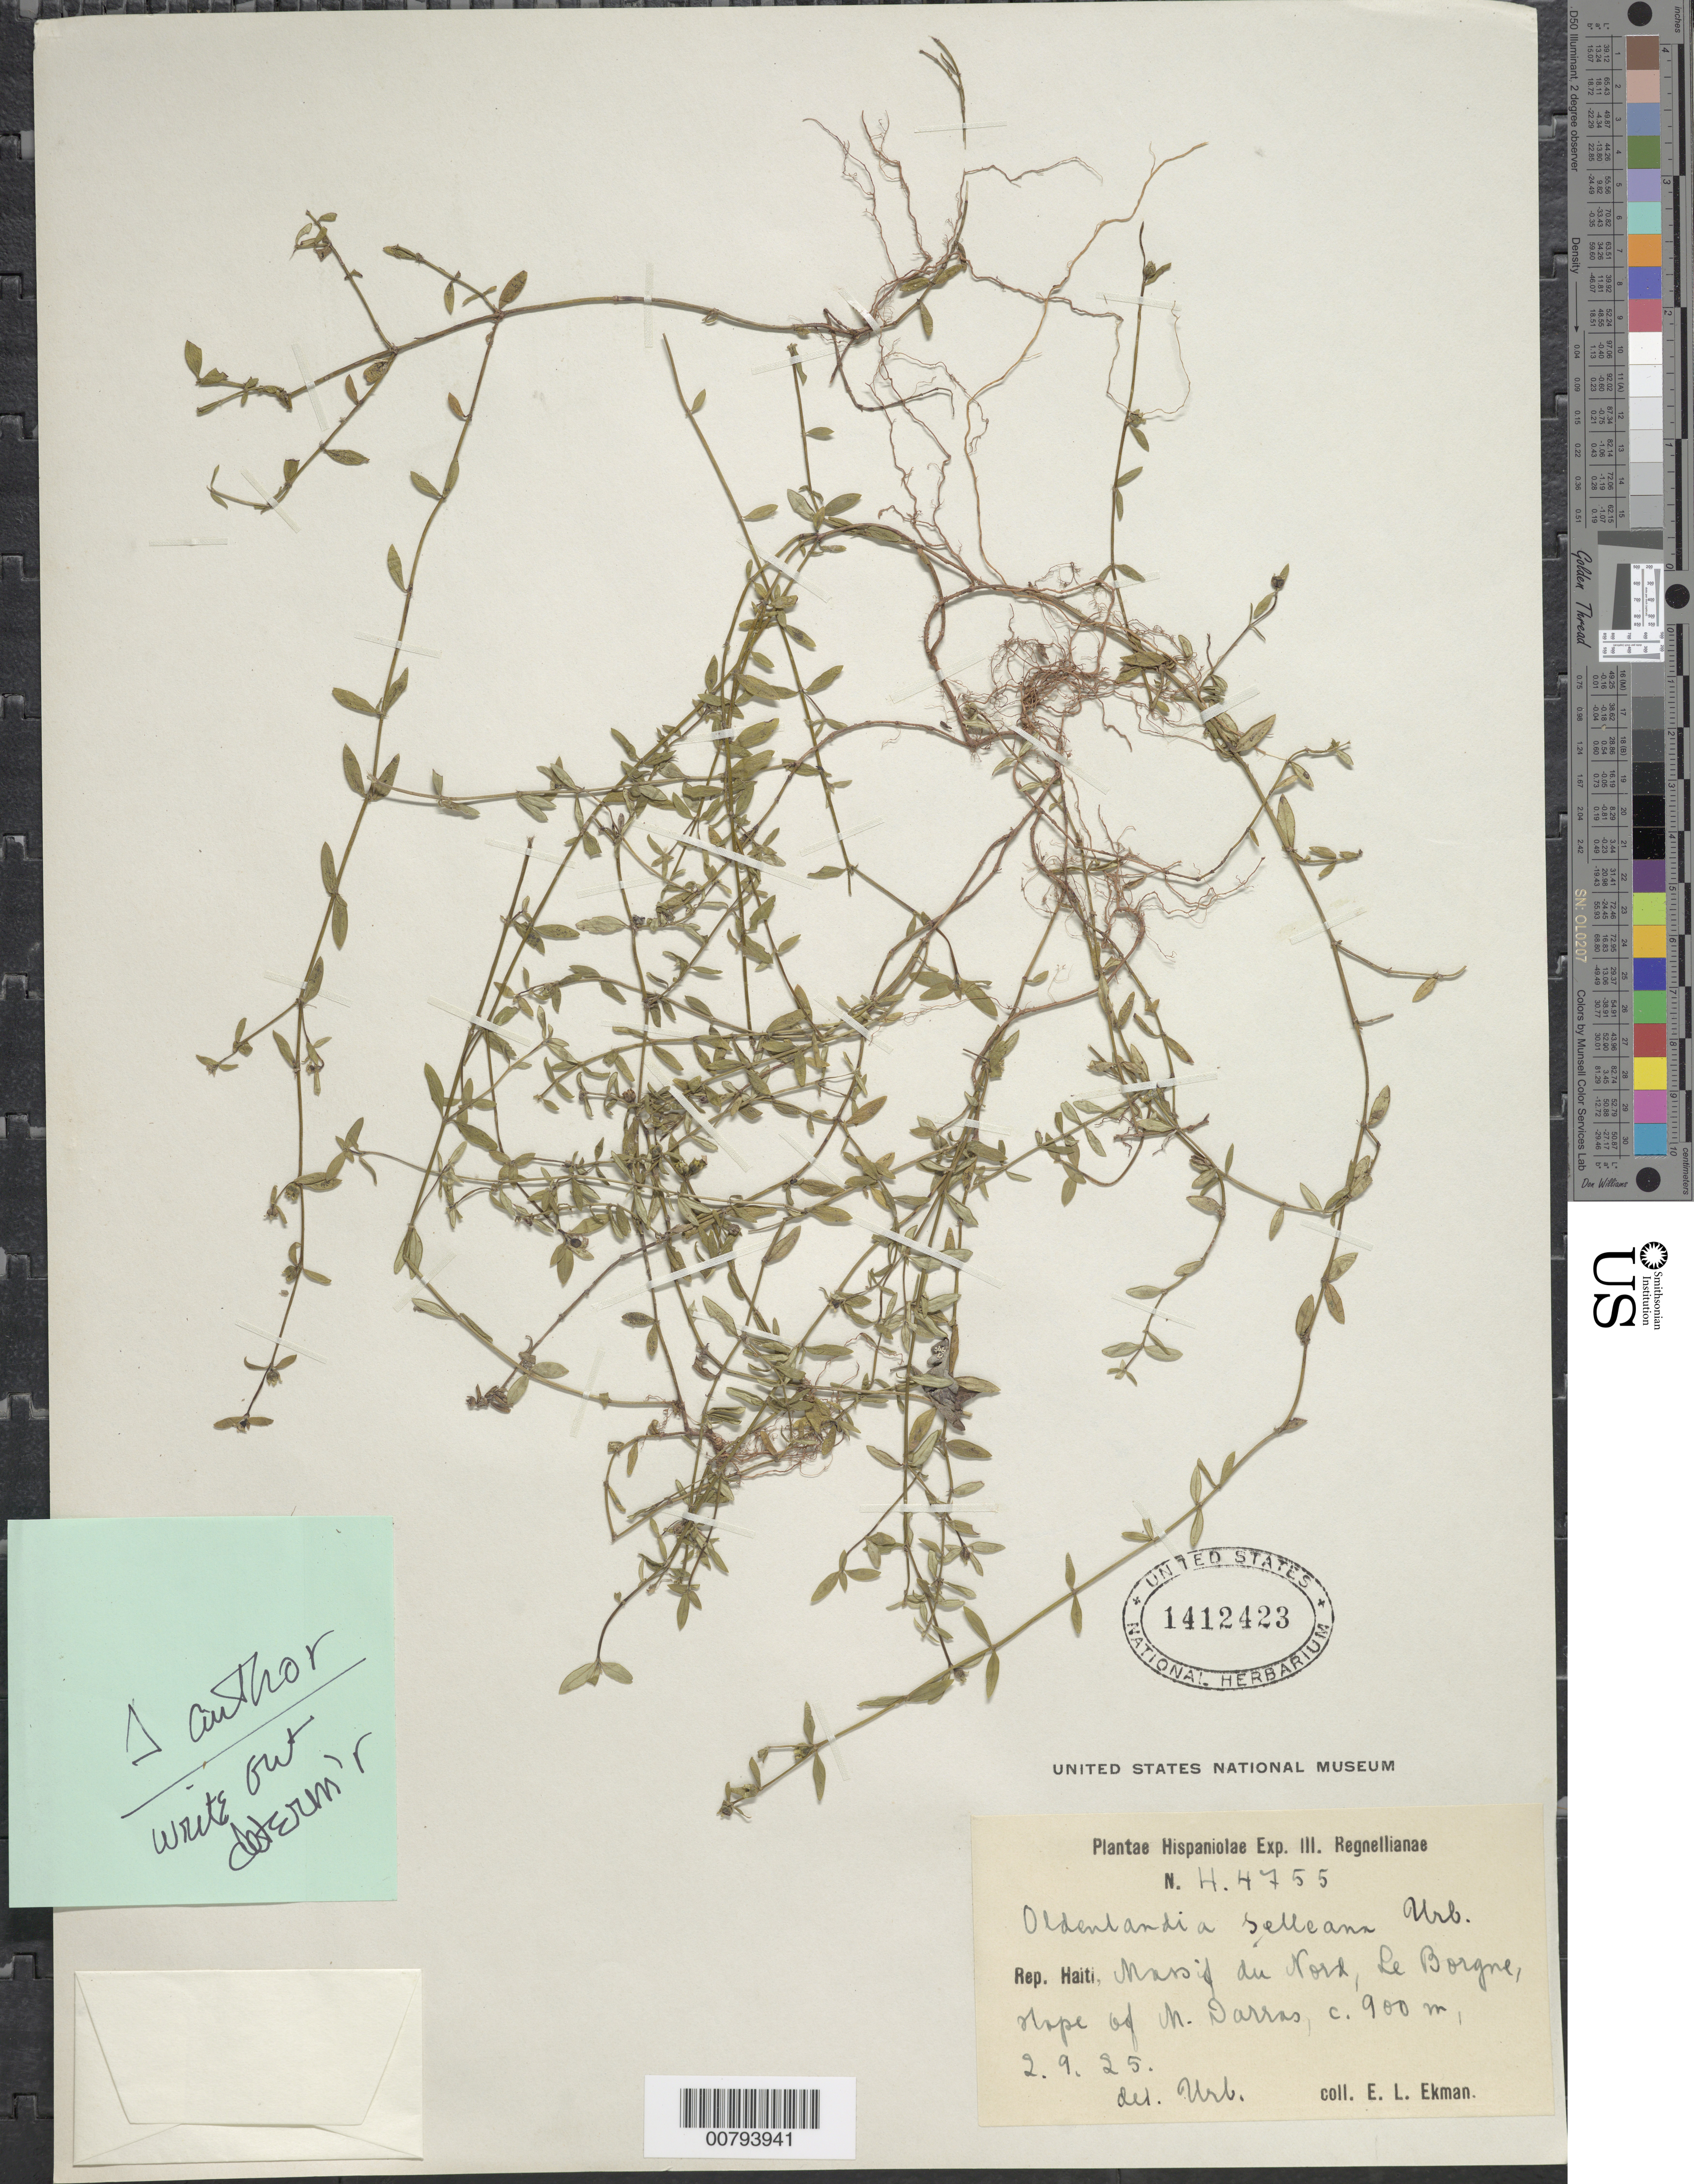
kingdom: Plantae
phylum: Tracheophyta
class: Magnoliopsida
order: Gentianales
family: Rubiaceae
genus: Oldenlandia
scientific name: Oldenlandia selleana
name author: Urb.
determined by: Urban, Ignatz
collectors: E. L. Ekman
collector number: H 4755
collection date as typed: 02 Sep 1925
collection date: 1925-09-02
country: Haiti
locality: Massif du Nord, Le Borgne; nape of M. Darras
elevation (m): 900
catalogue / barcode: US 1412423